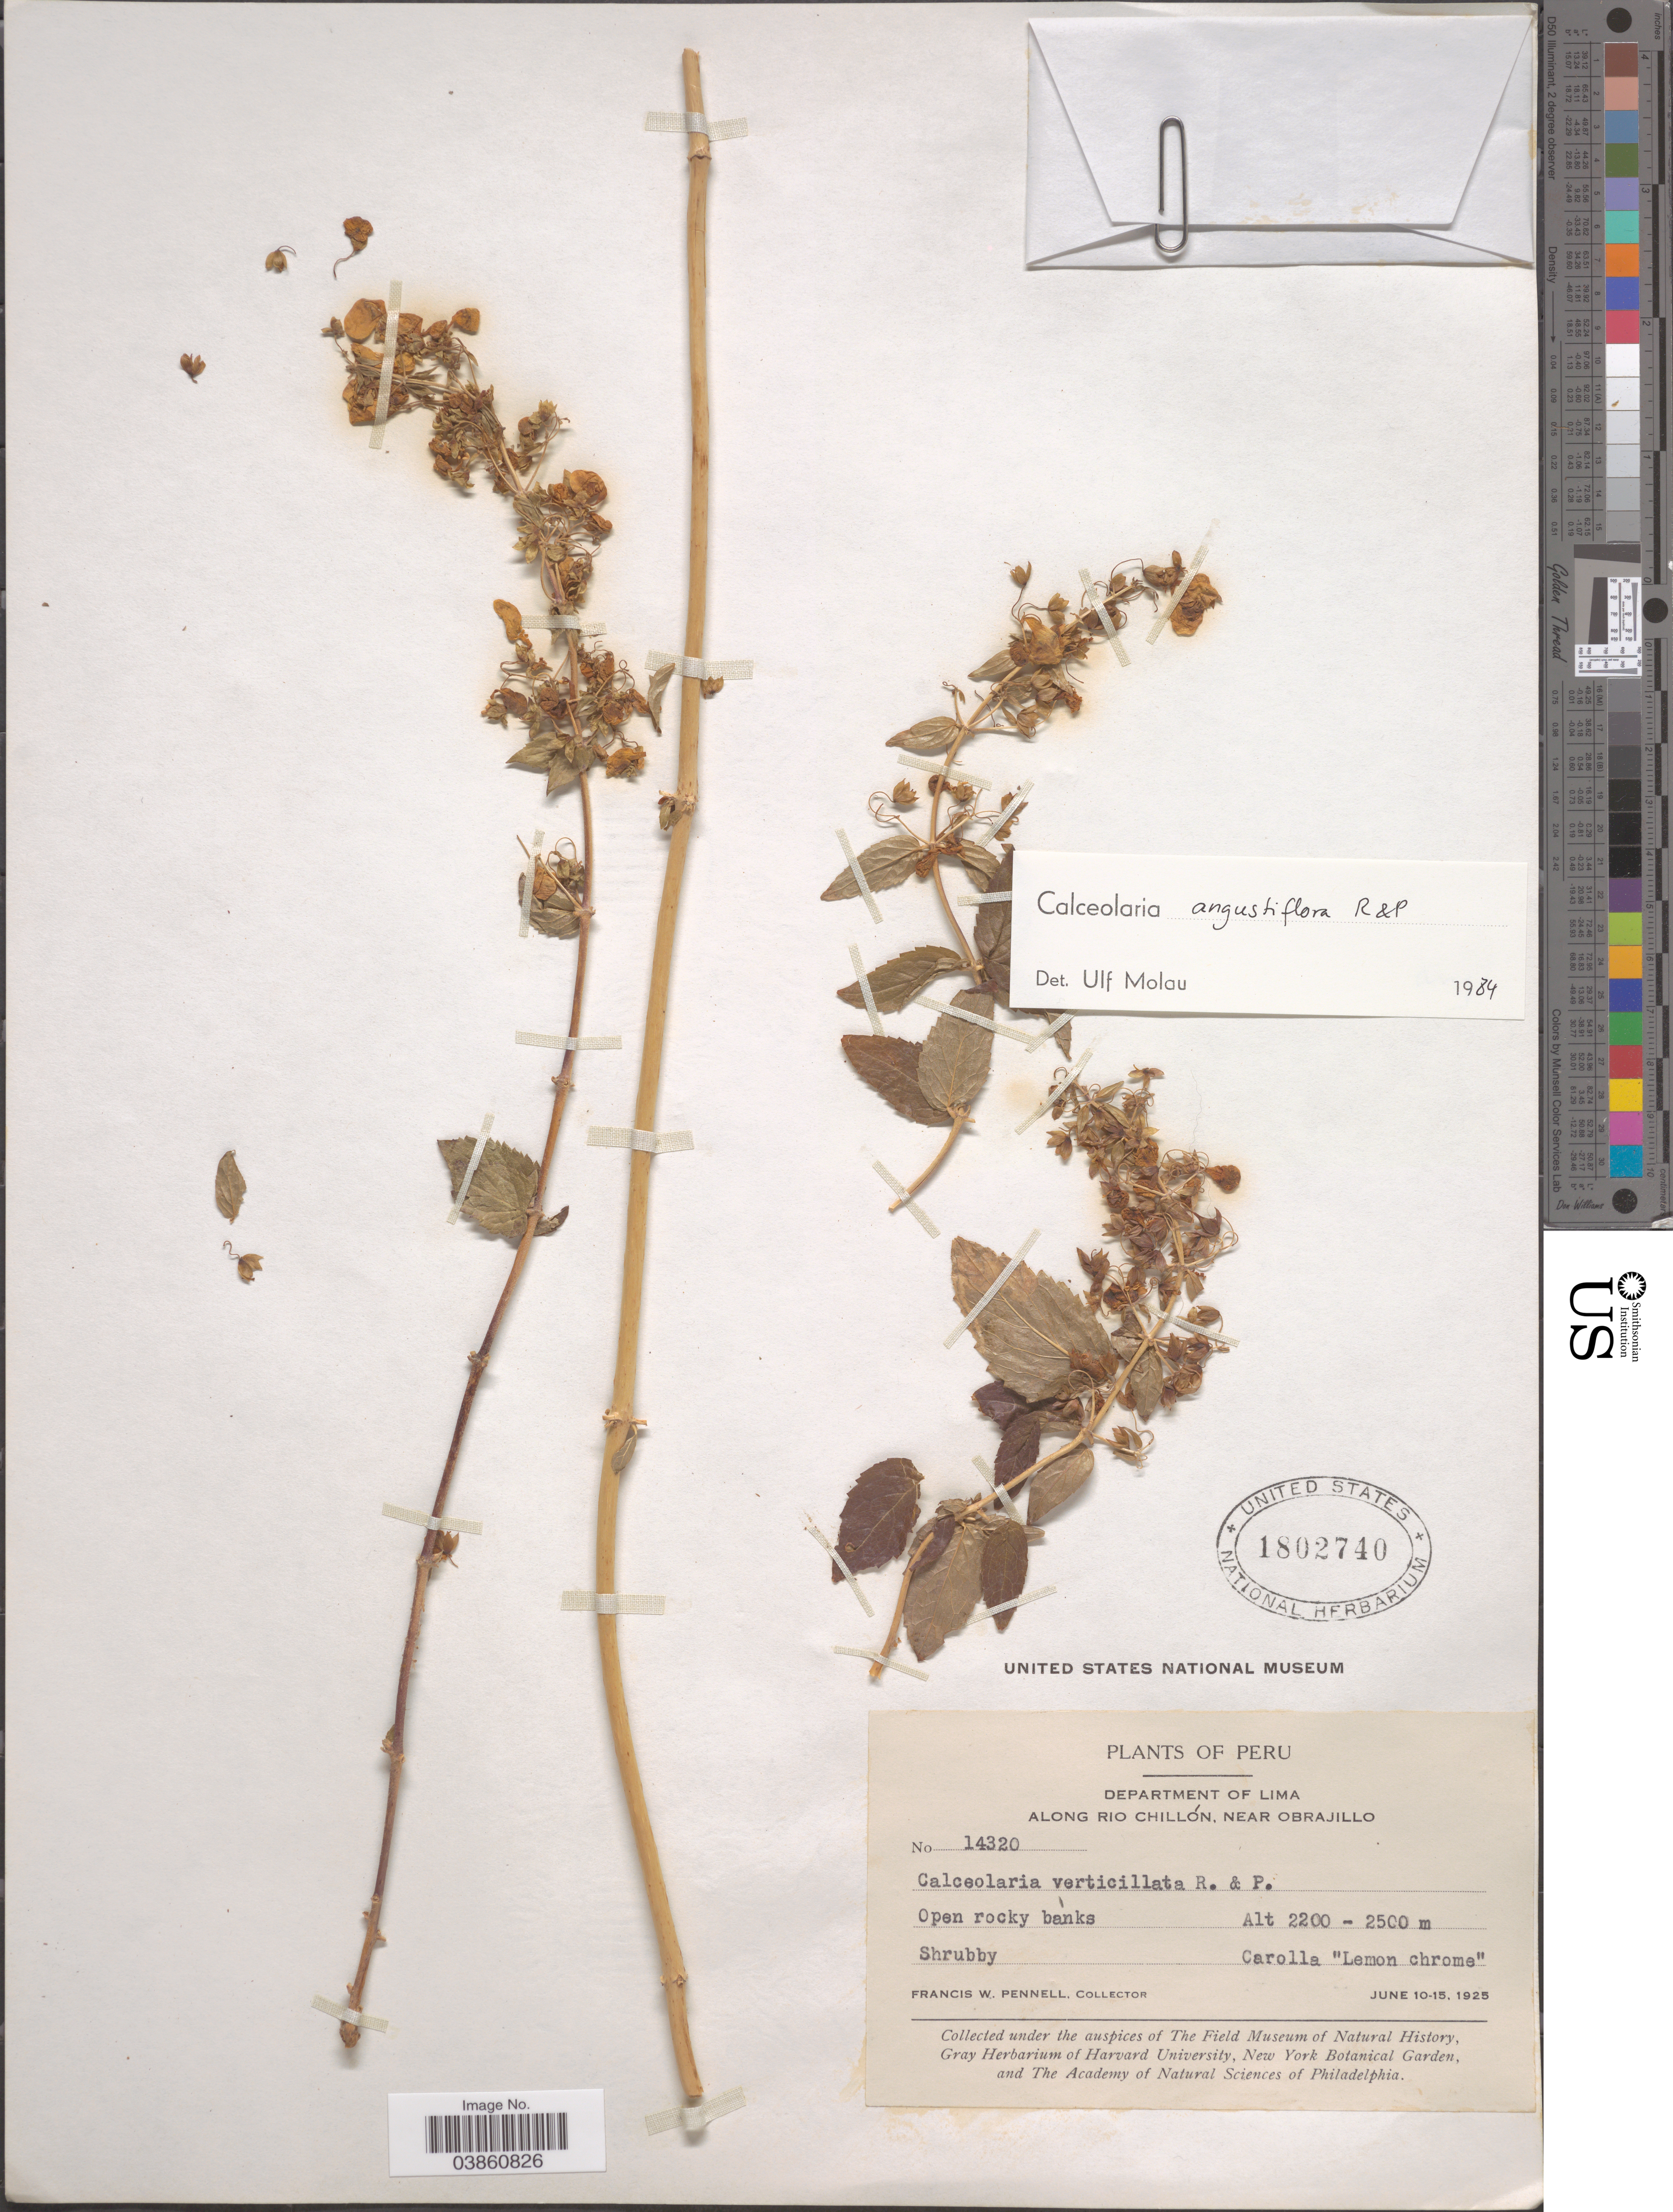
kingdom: Plantae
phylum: Tracheophyta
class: Magnoliopsida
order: Lamiales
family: Calceolariaceae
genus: Calceolaria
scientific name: Calceolaria angustiflora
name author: Ruiz & Pav.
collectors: F. W. Pennell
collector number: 14320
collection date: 1925-06-10/1925-06-15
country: Peru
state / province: Lima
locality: Department of Lima. Along Rio Chillón, near Obrajillo.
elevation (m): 2200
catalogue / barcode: US 1802740